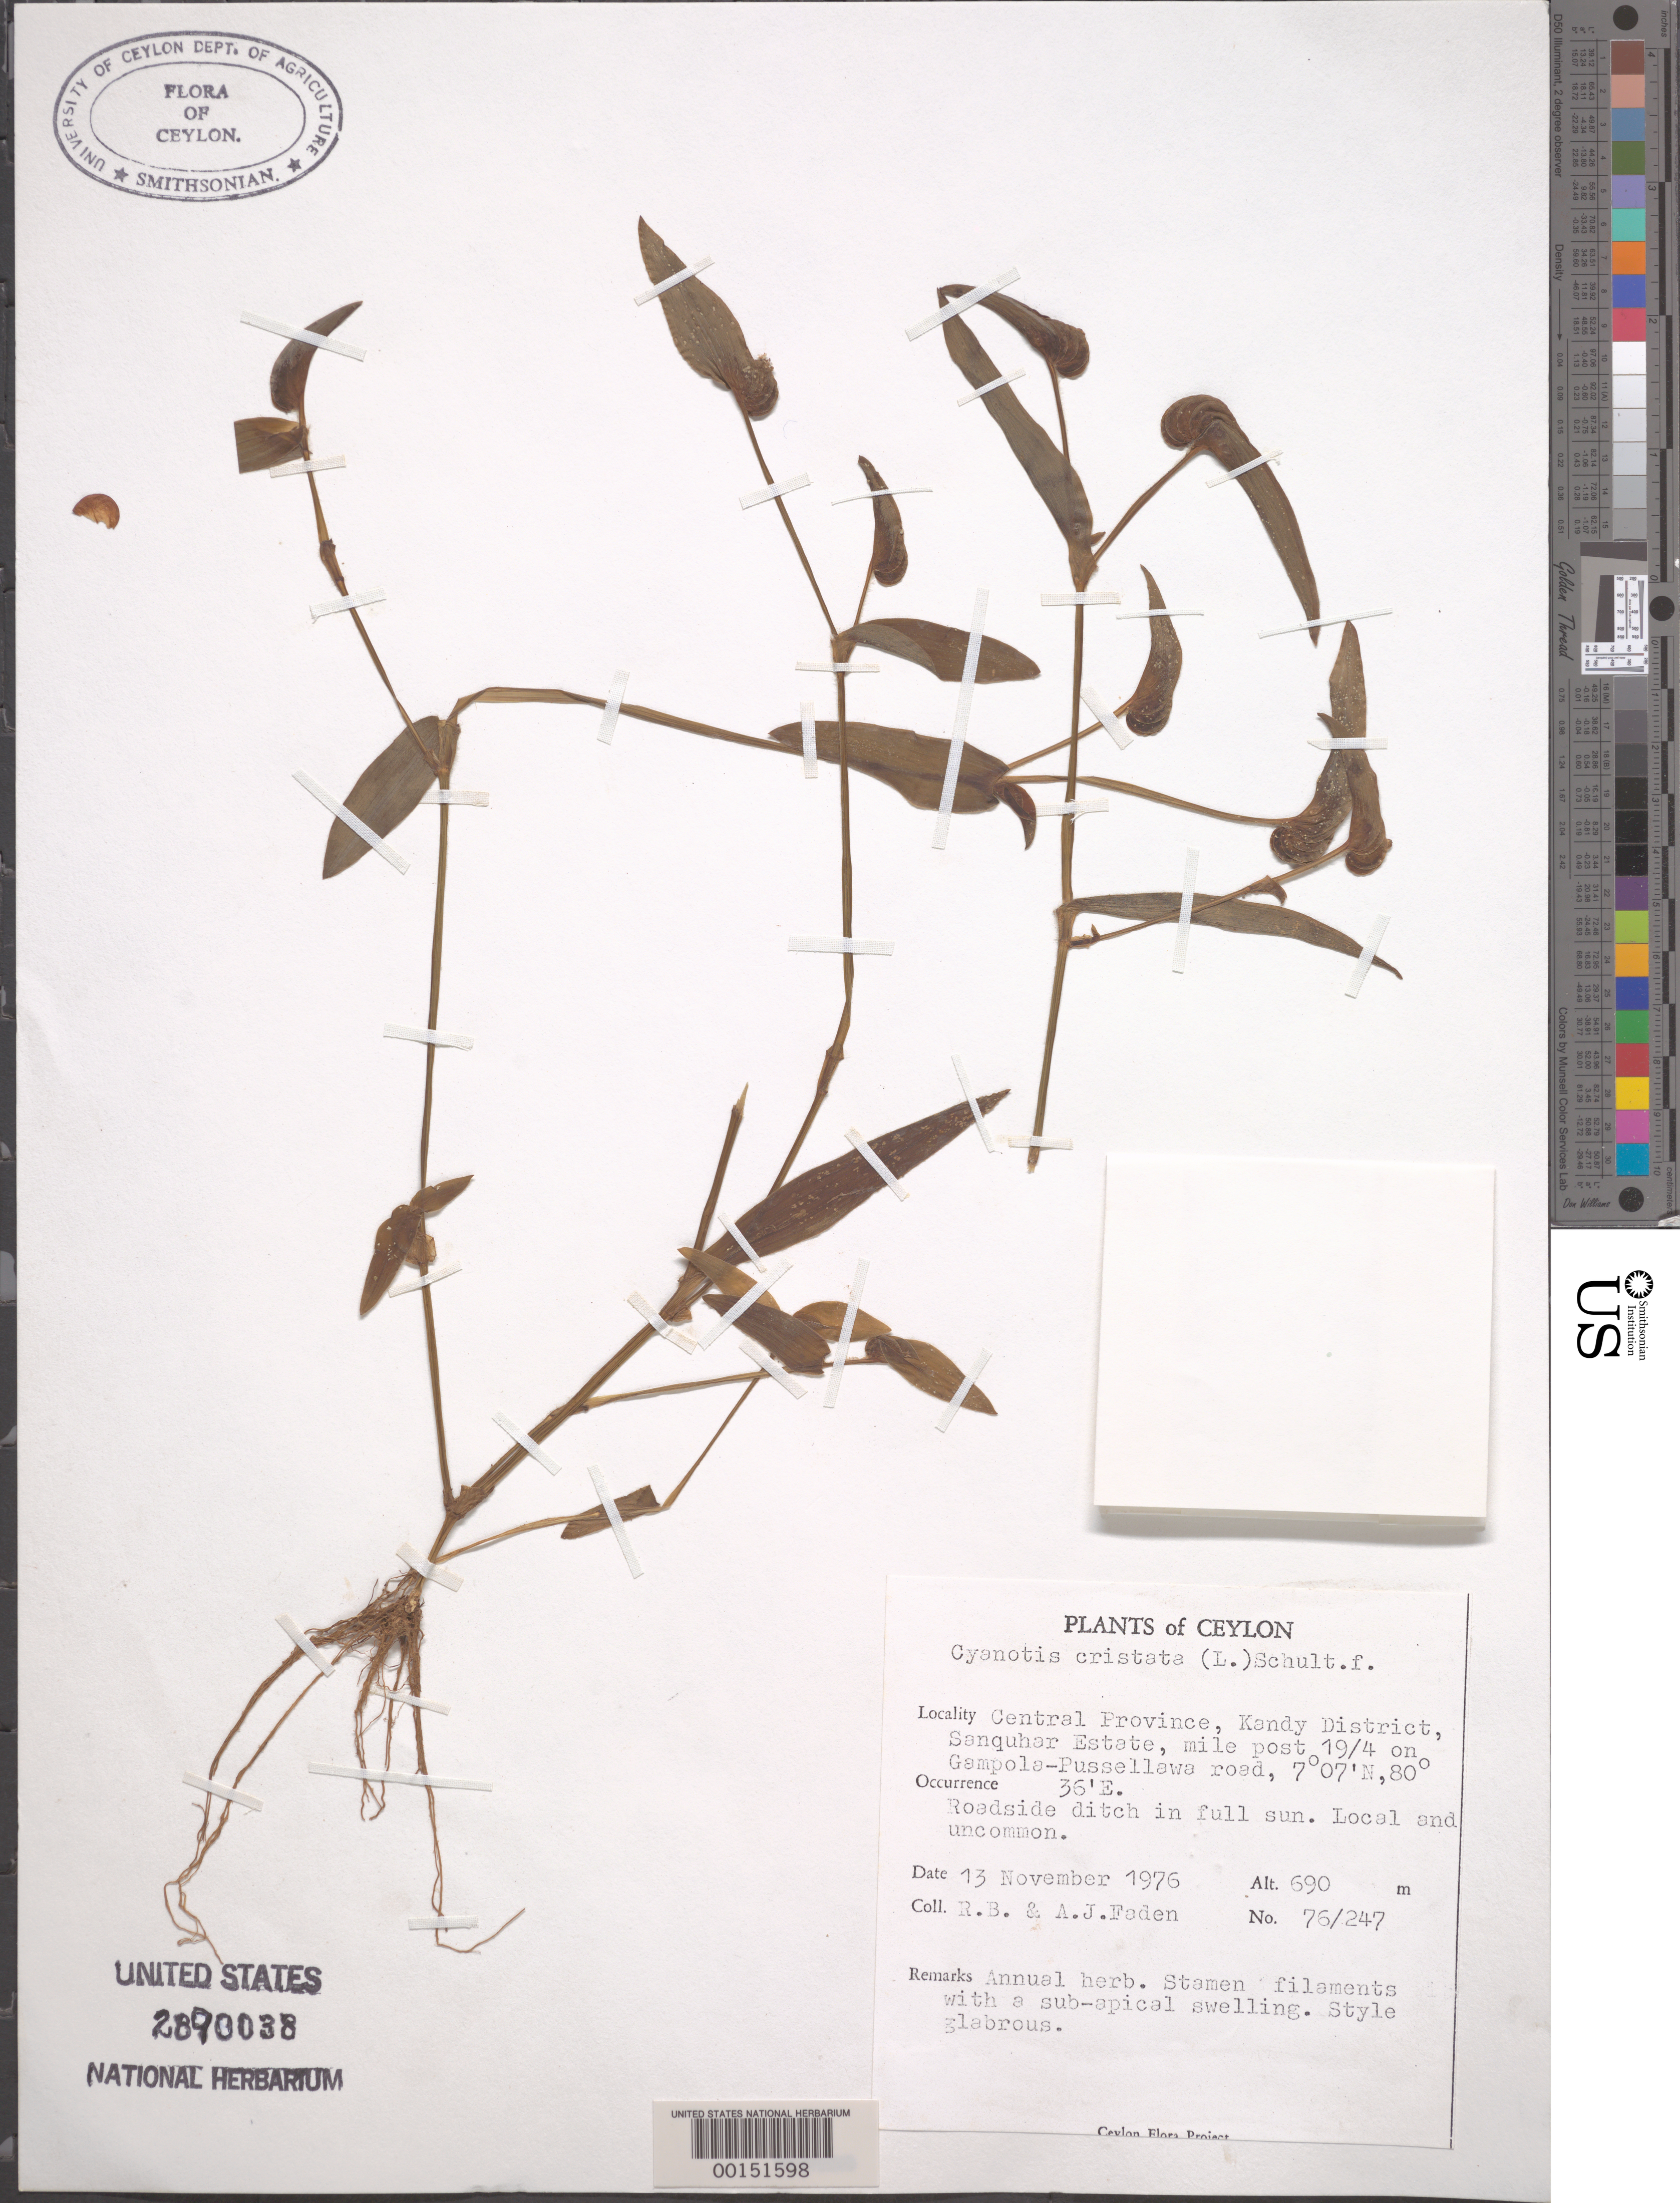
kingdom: Plantae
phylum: Tracheophyta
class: Liliopsida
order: Commelinales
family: Commelinaceae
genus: Cyanotis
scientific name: Cyanotis cristata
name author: (L.) D. Don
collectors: R. B. Faden & A. J. Faden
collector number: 76/247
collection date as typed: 13 Nov 1976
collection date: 1976-11-13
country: Sri Lanka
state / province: Central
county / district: Kandy Dist.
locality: Sanguhar estate; gampola-pussellawa road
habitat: Roadside ditch; full sun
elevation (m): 690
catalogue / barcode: US 2890038